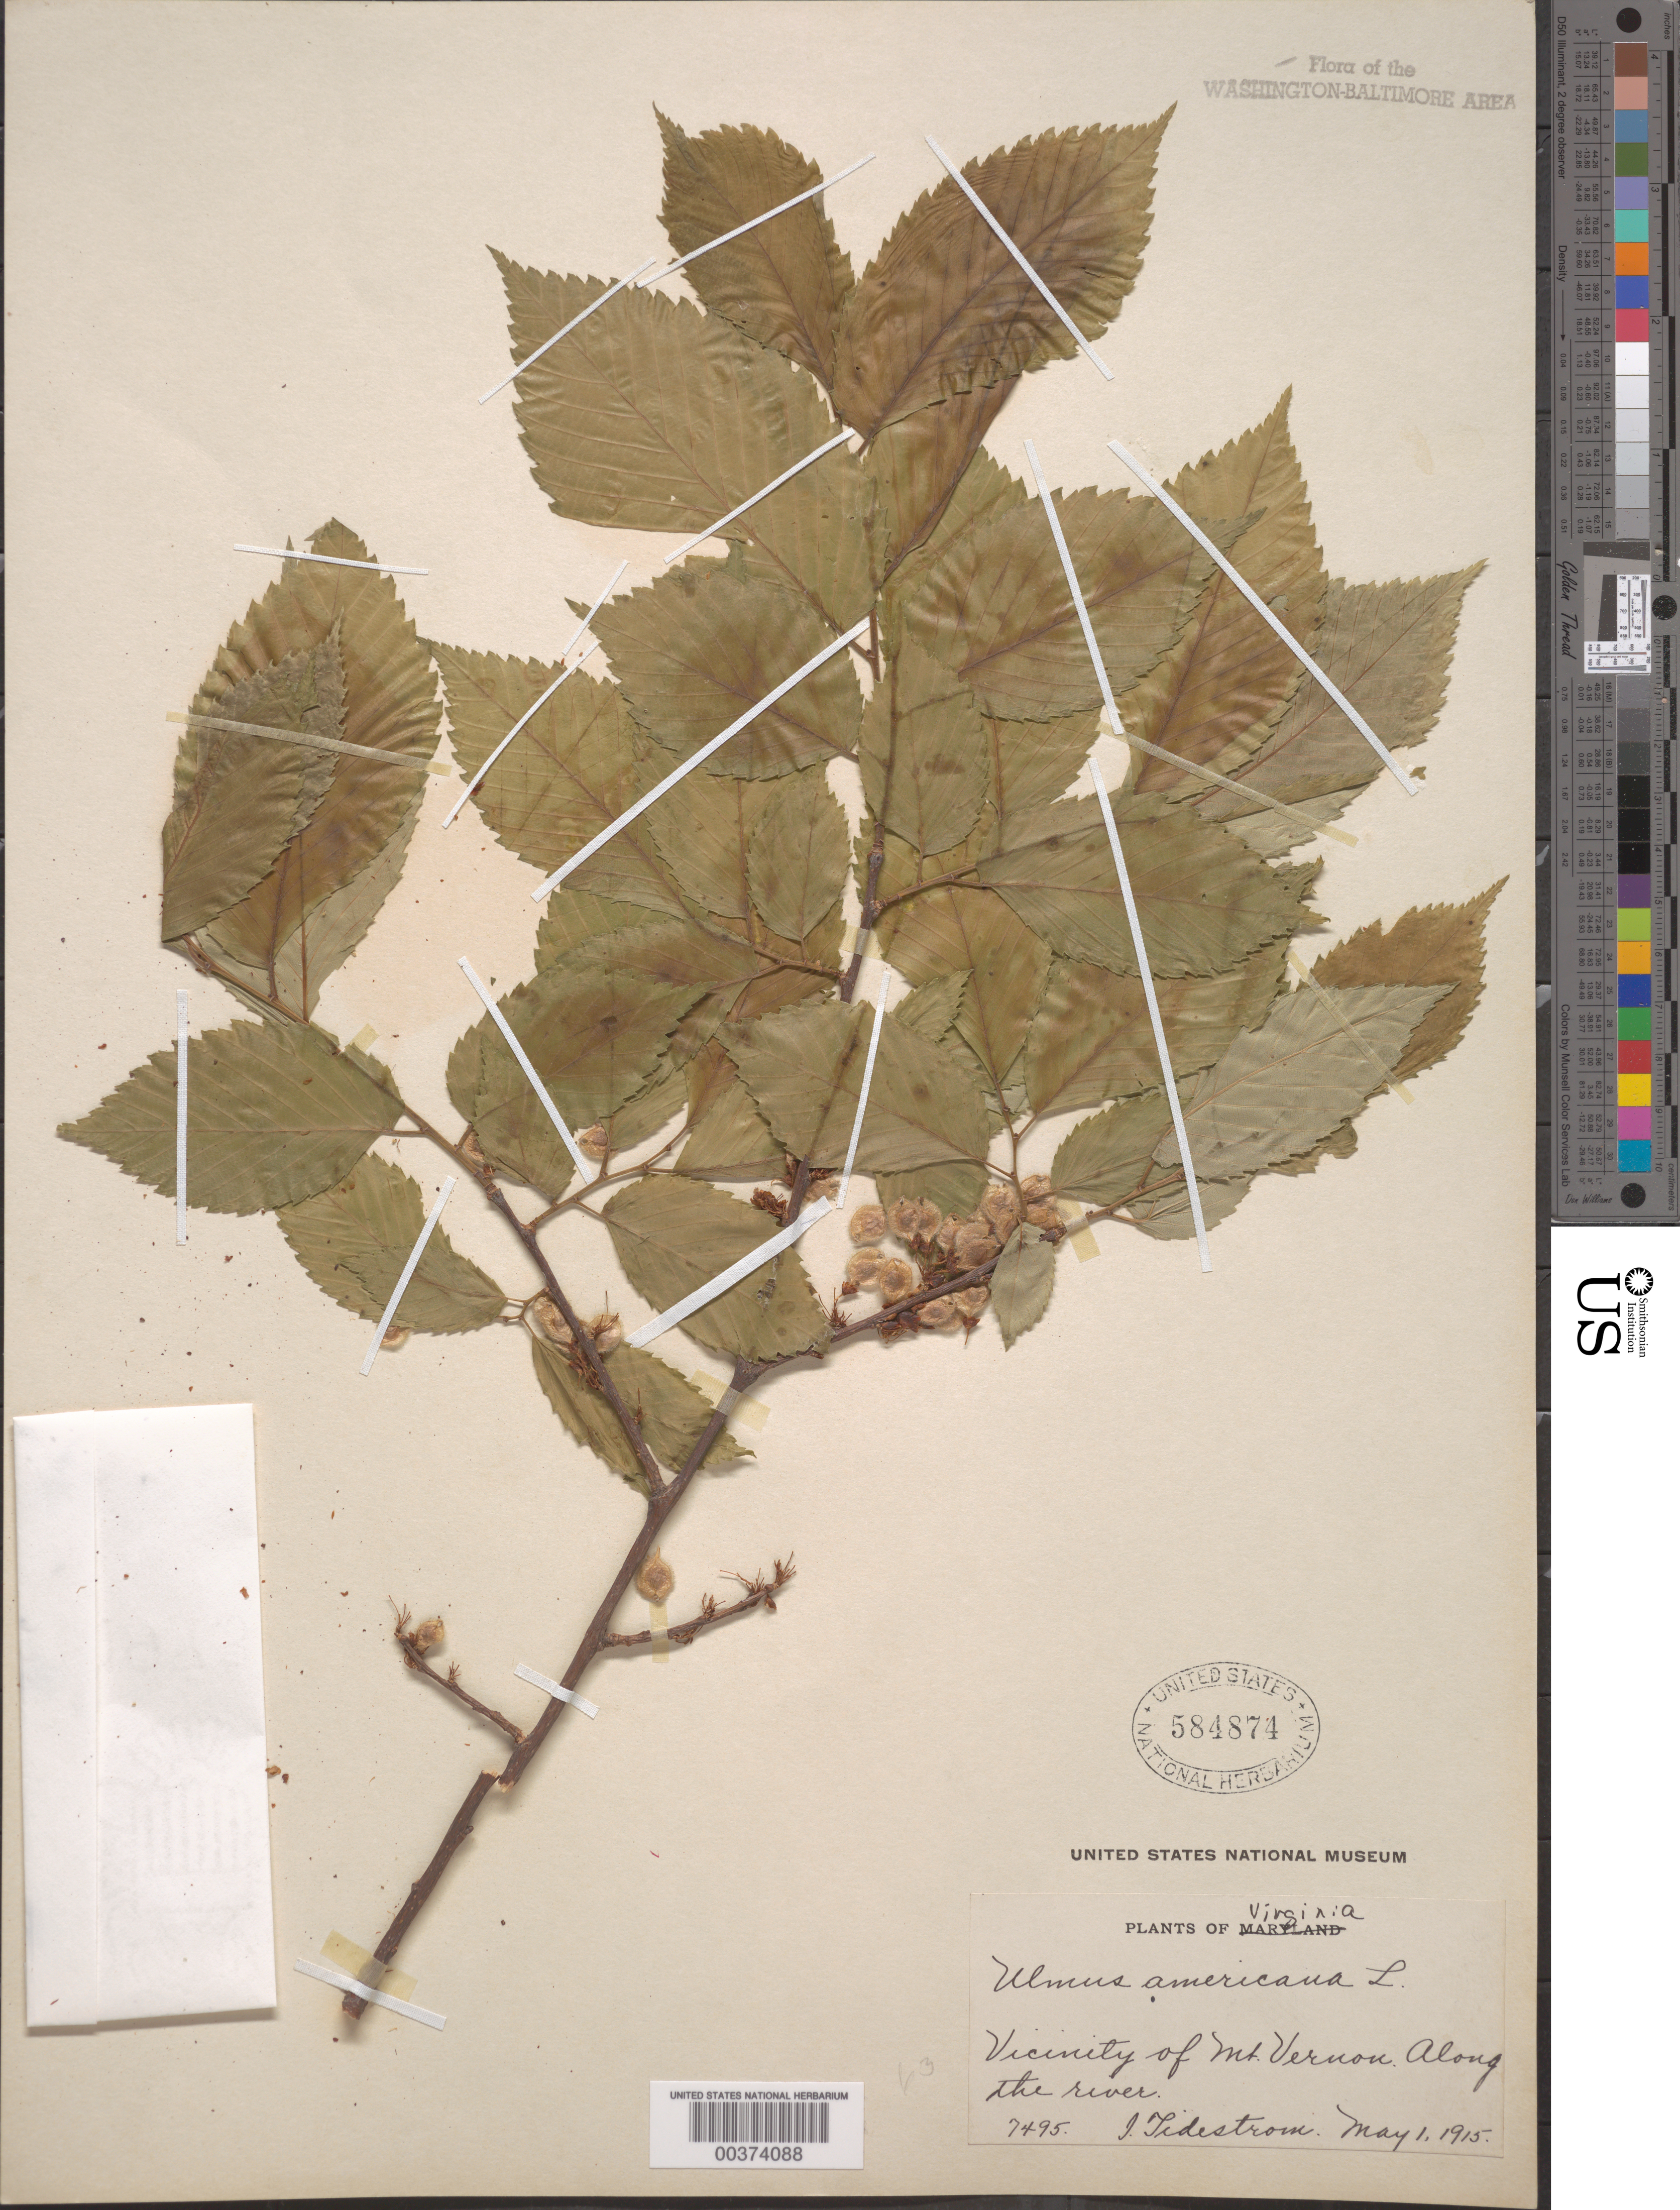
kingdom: Plantae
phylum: Tracheophyta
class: Magnoliopsida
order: Rosales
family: Ulmaceae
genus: Ulmus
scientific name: Ulmus americana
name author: L.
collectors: I. F. Tidestrom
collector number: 7495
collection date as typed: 01 May 1915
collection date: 1915-05-01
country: United States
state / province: Virginia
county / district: Fairfax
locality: Mount Vernon vicinity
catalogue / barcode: US 584874